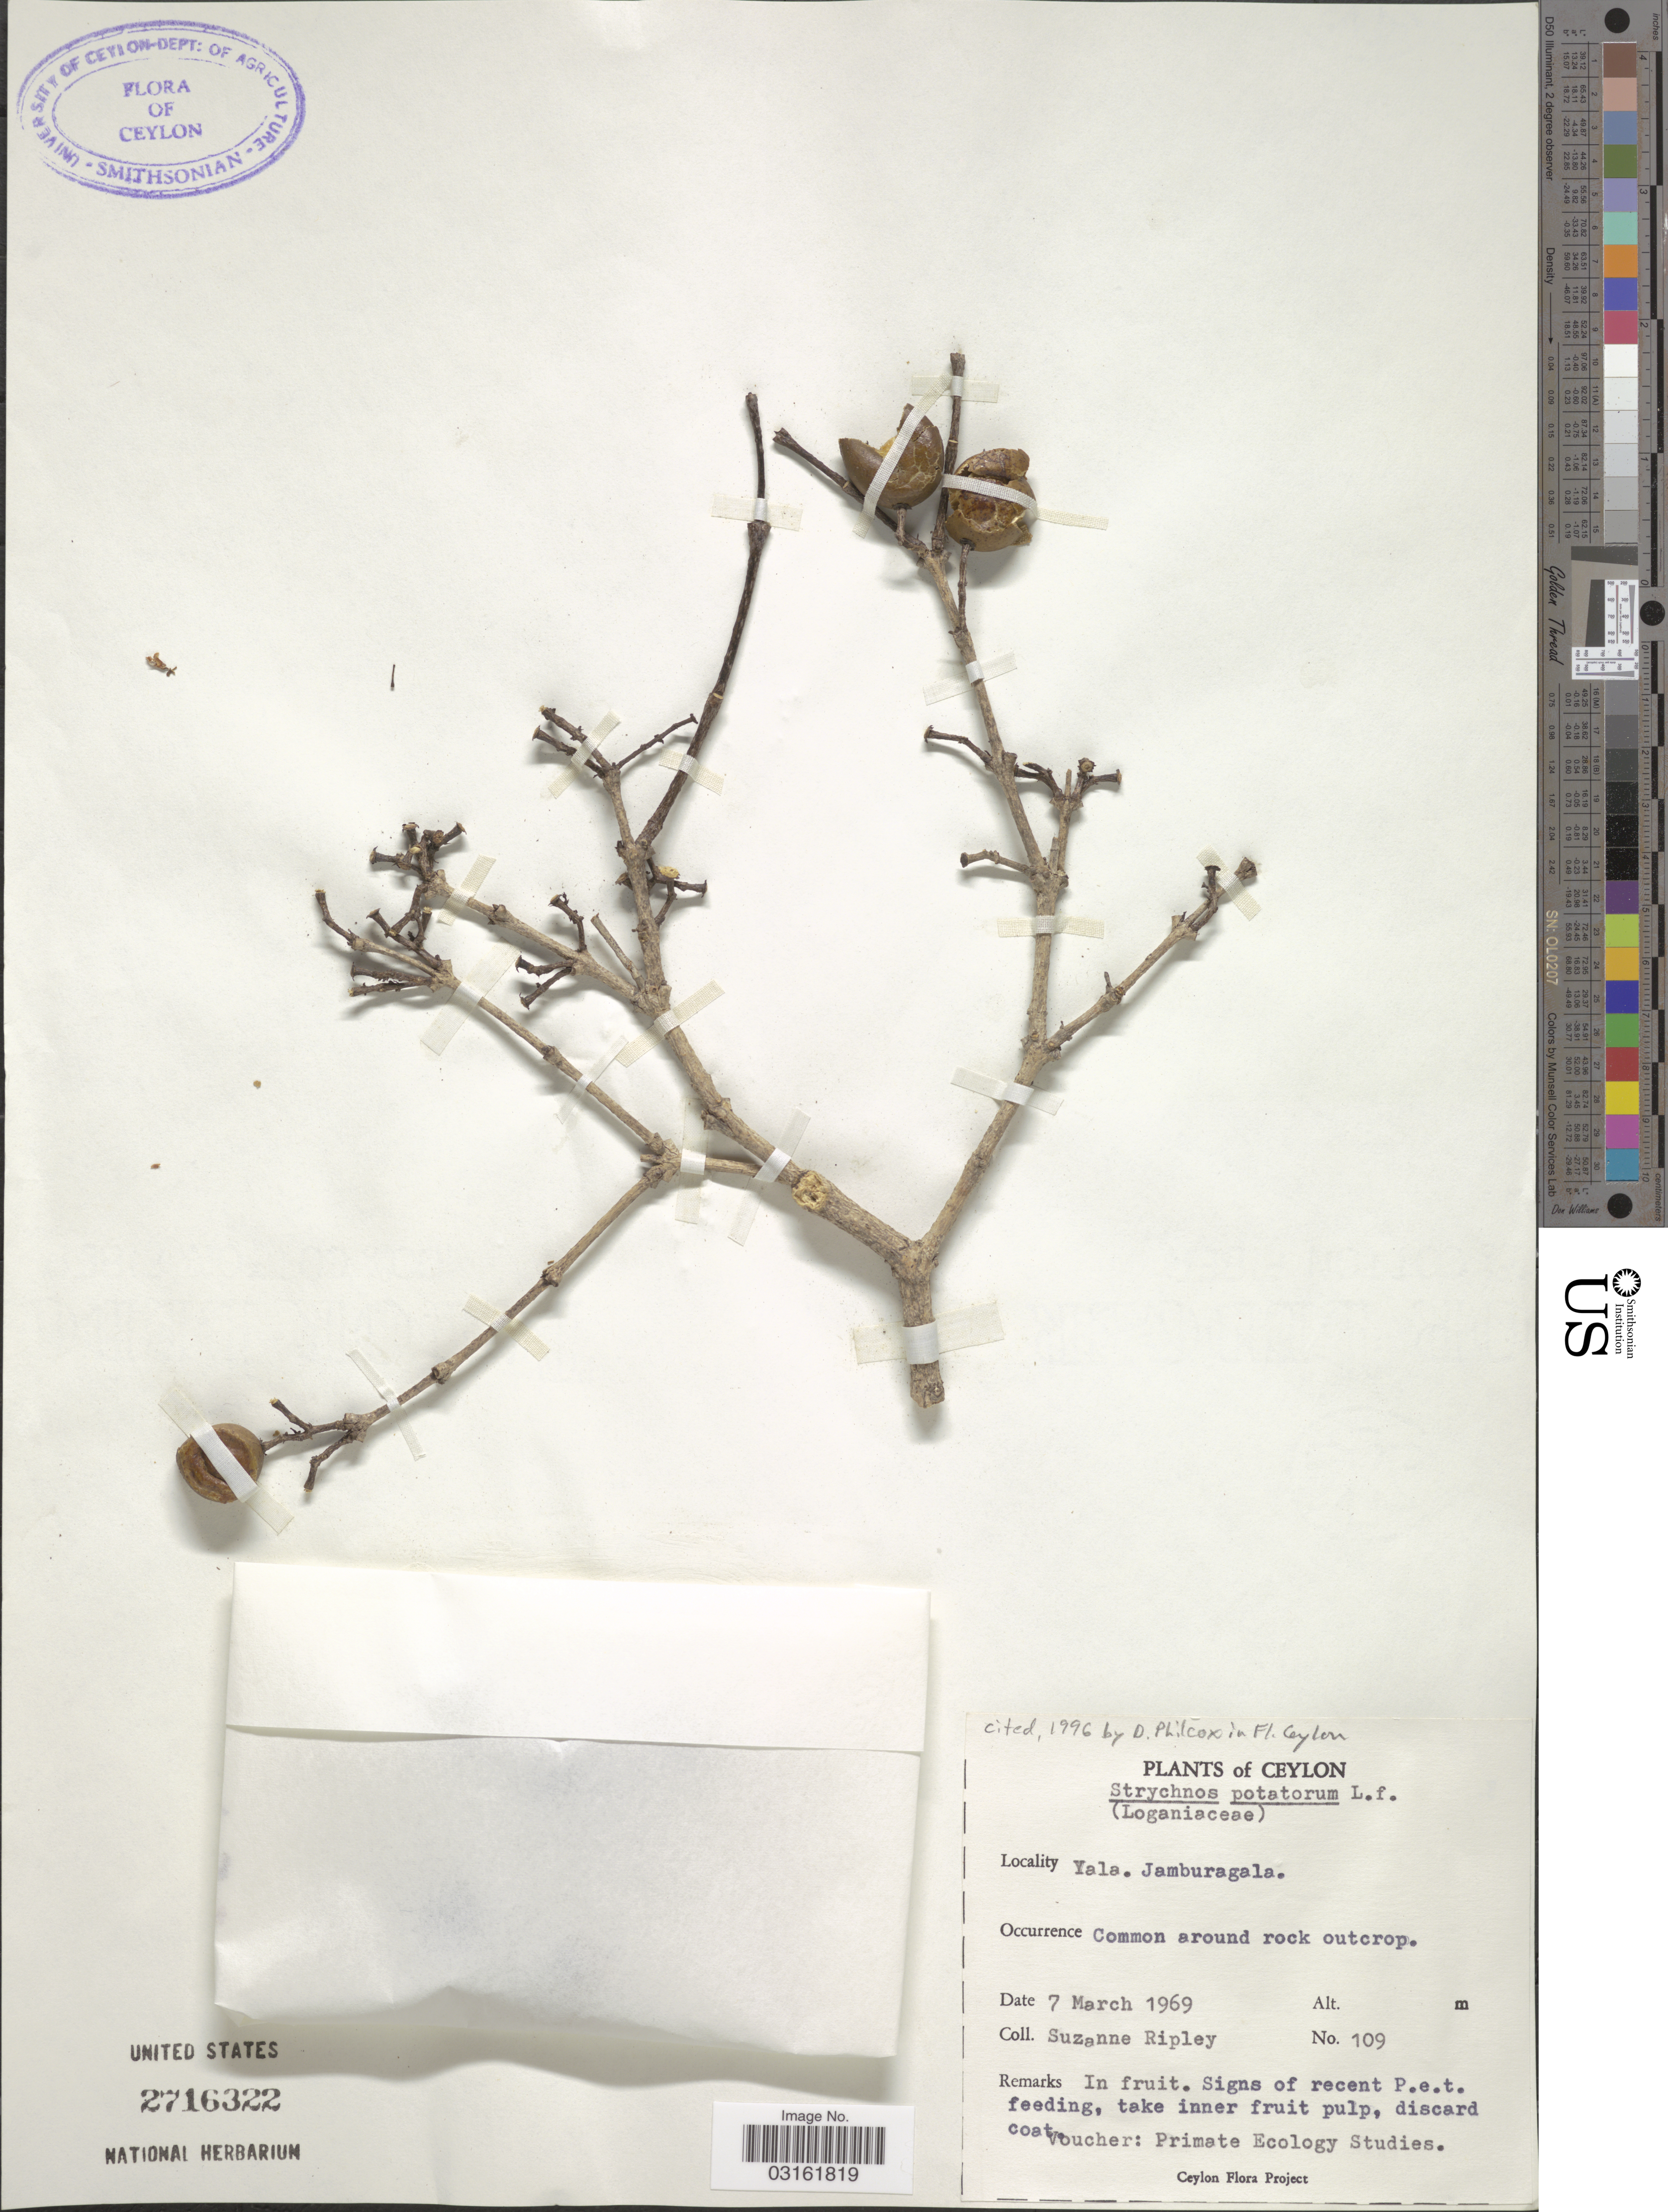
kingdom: Plantae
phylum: Tracheophyta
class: Magnoliopsida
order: Gentianales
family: Loganiaceae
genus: Strychnos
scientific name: Strychnos potatorum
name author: L. f.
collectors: S. Ripley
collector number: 109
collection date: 1969-03-07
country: Sri Lanka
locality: Ceylon. Yala. Jamburagala.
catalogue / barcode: US 2716322